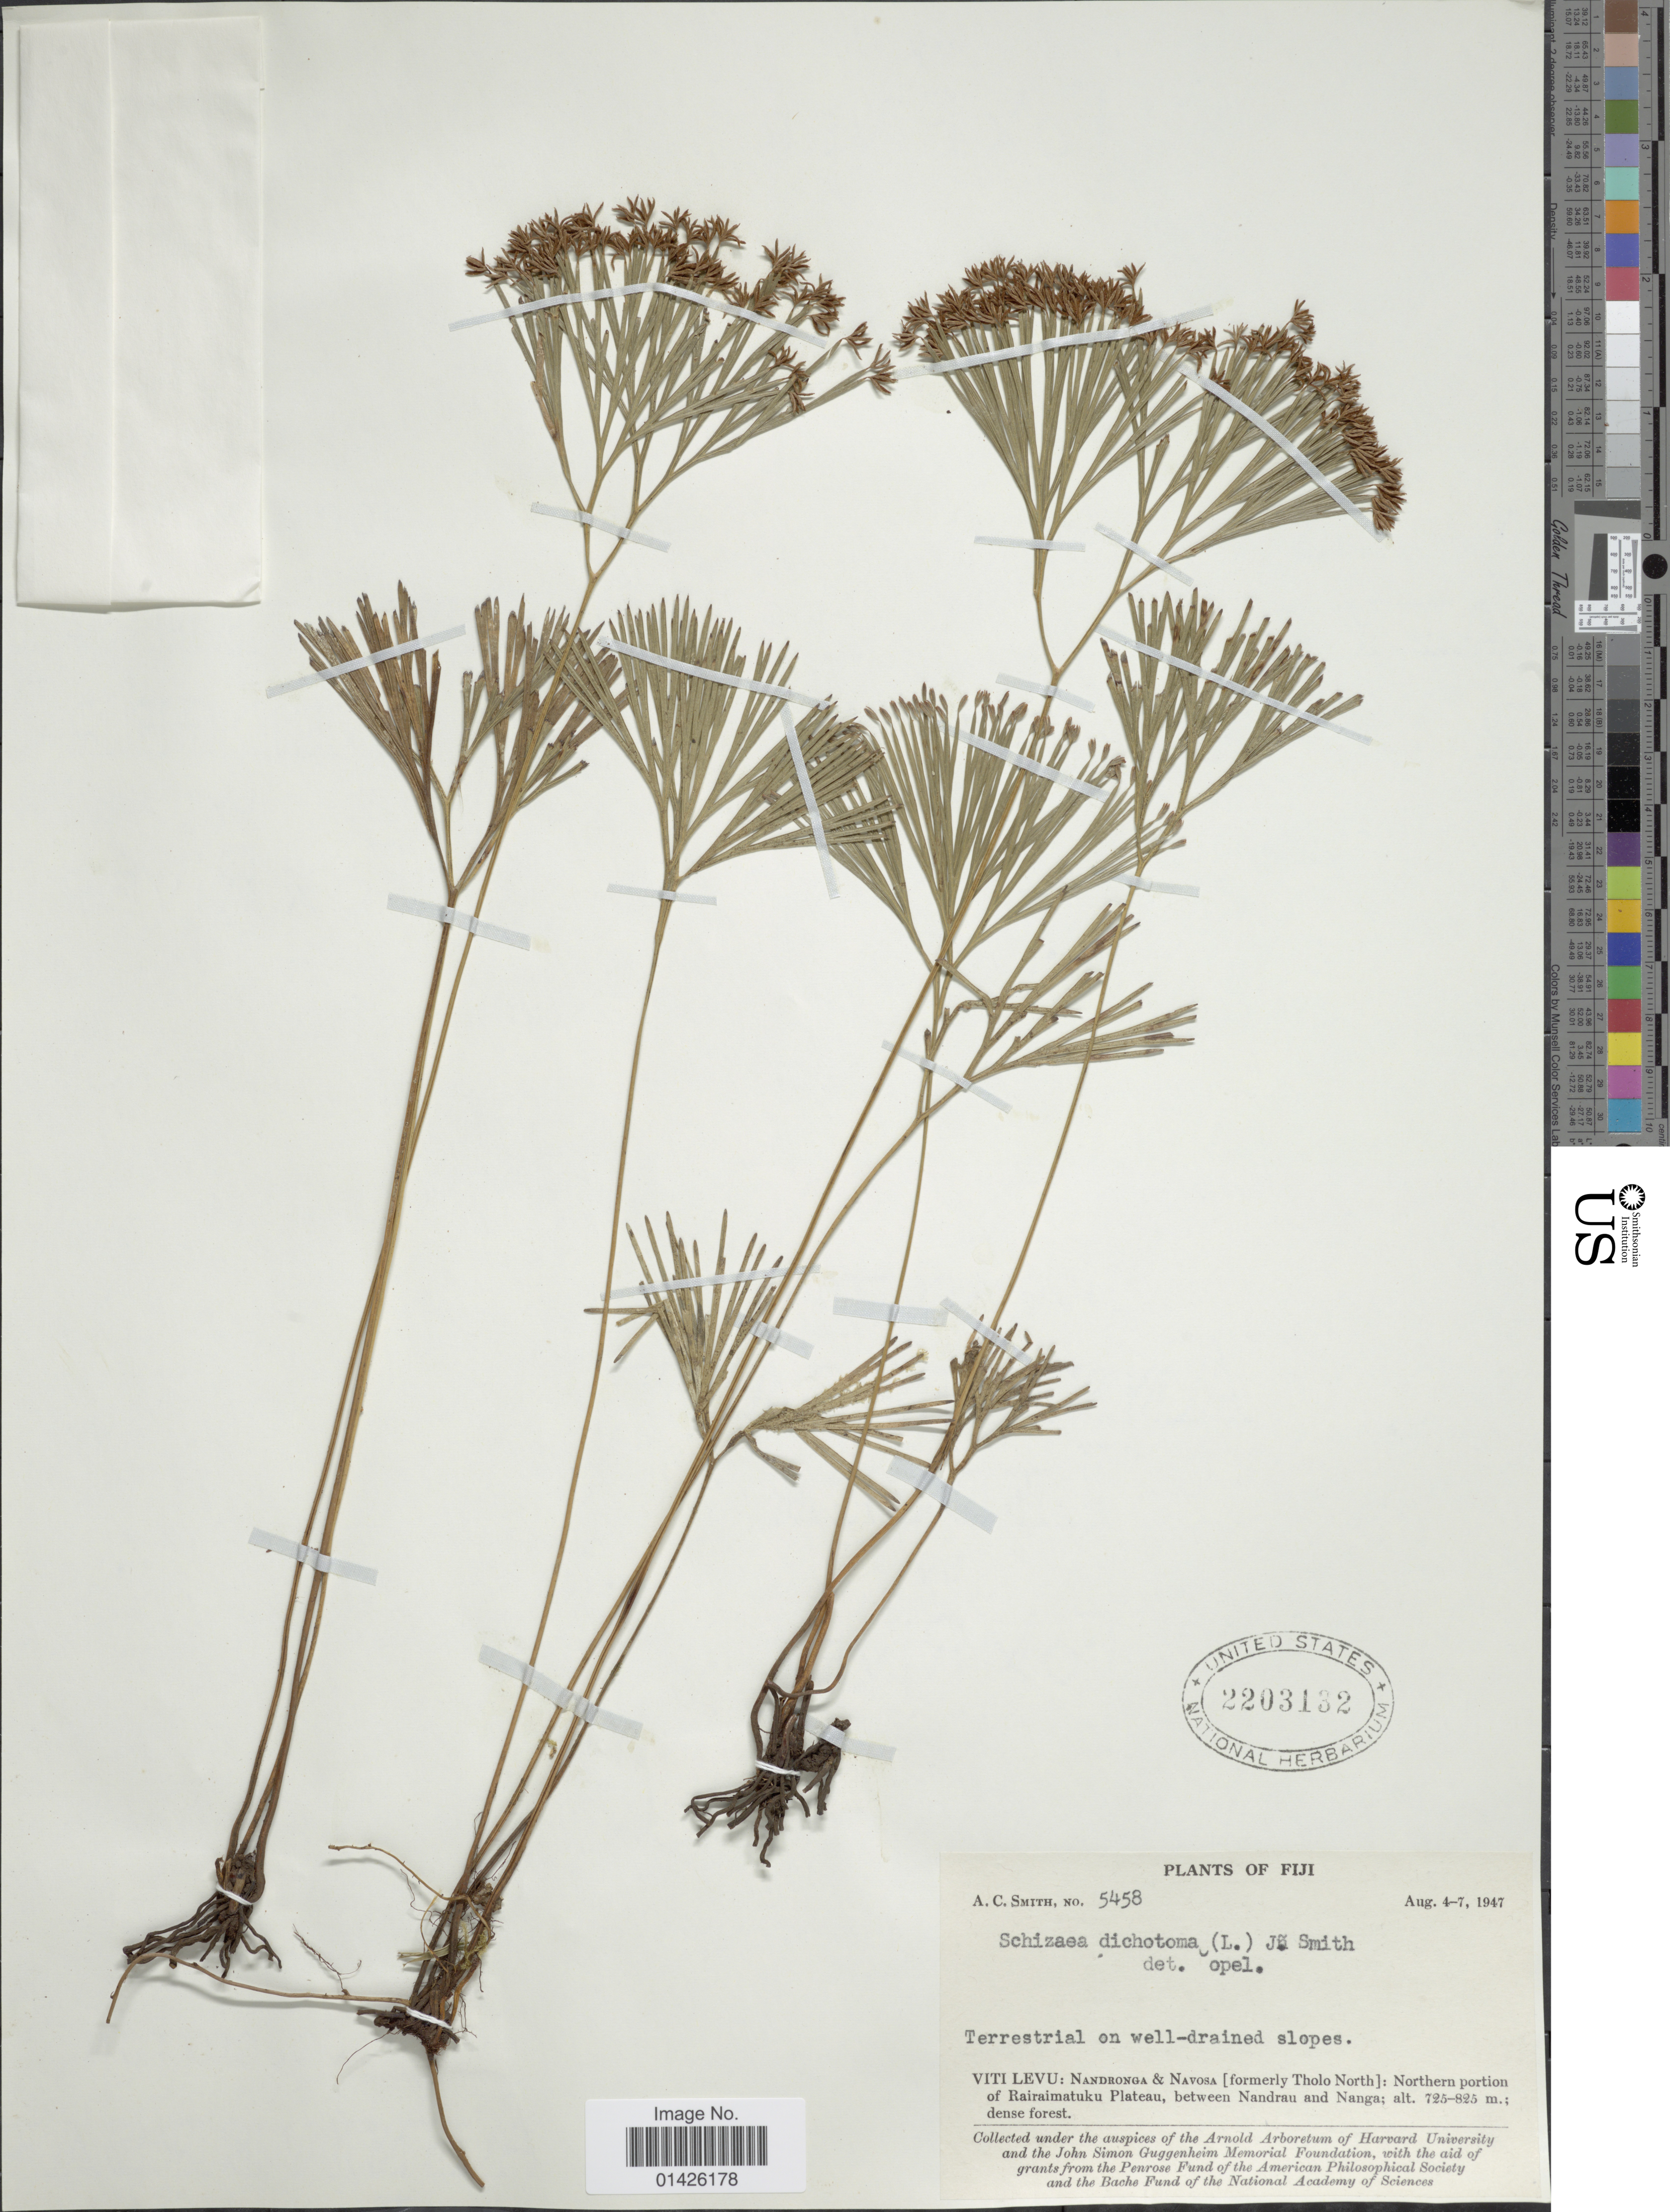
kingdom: Plantae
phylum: Tracheophyta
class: Polypodiopsida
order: Schizaeales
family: Schizaeaceae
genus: Schizaea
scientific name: Schizaea dichotoma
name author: (L.) J. Sm.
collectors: A. C. Smith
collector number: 5458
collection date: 1947-08-04/1947-08-07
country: Fiji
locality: Viti Levu: Nandronga & Navosa [formerly Tholo North]: Northern portion of Rairaimatuku Platea, between Nandrau and Nanga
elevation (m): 725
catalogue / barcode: US 2203132